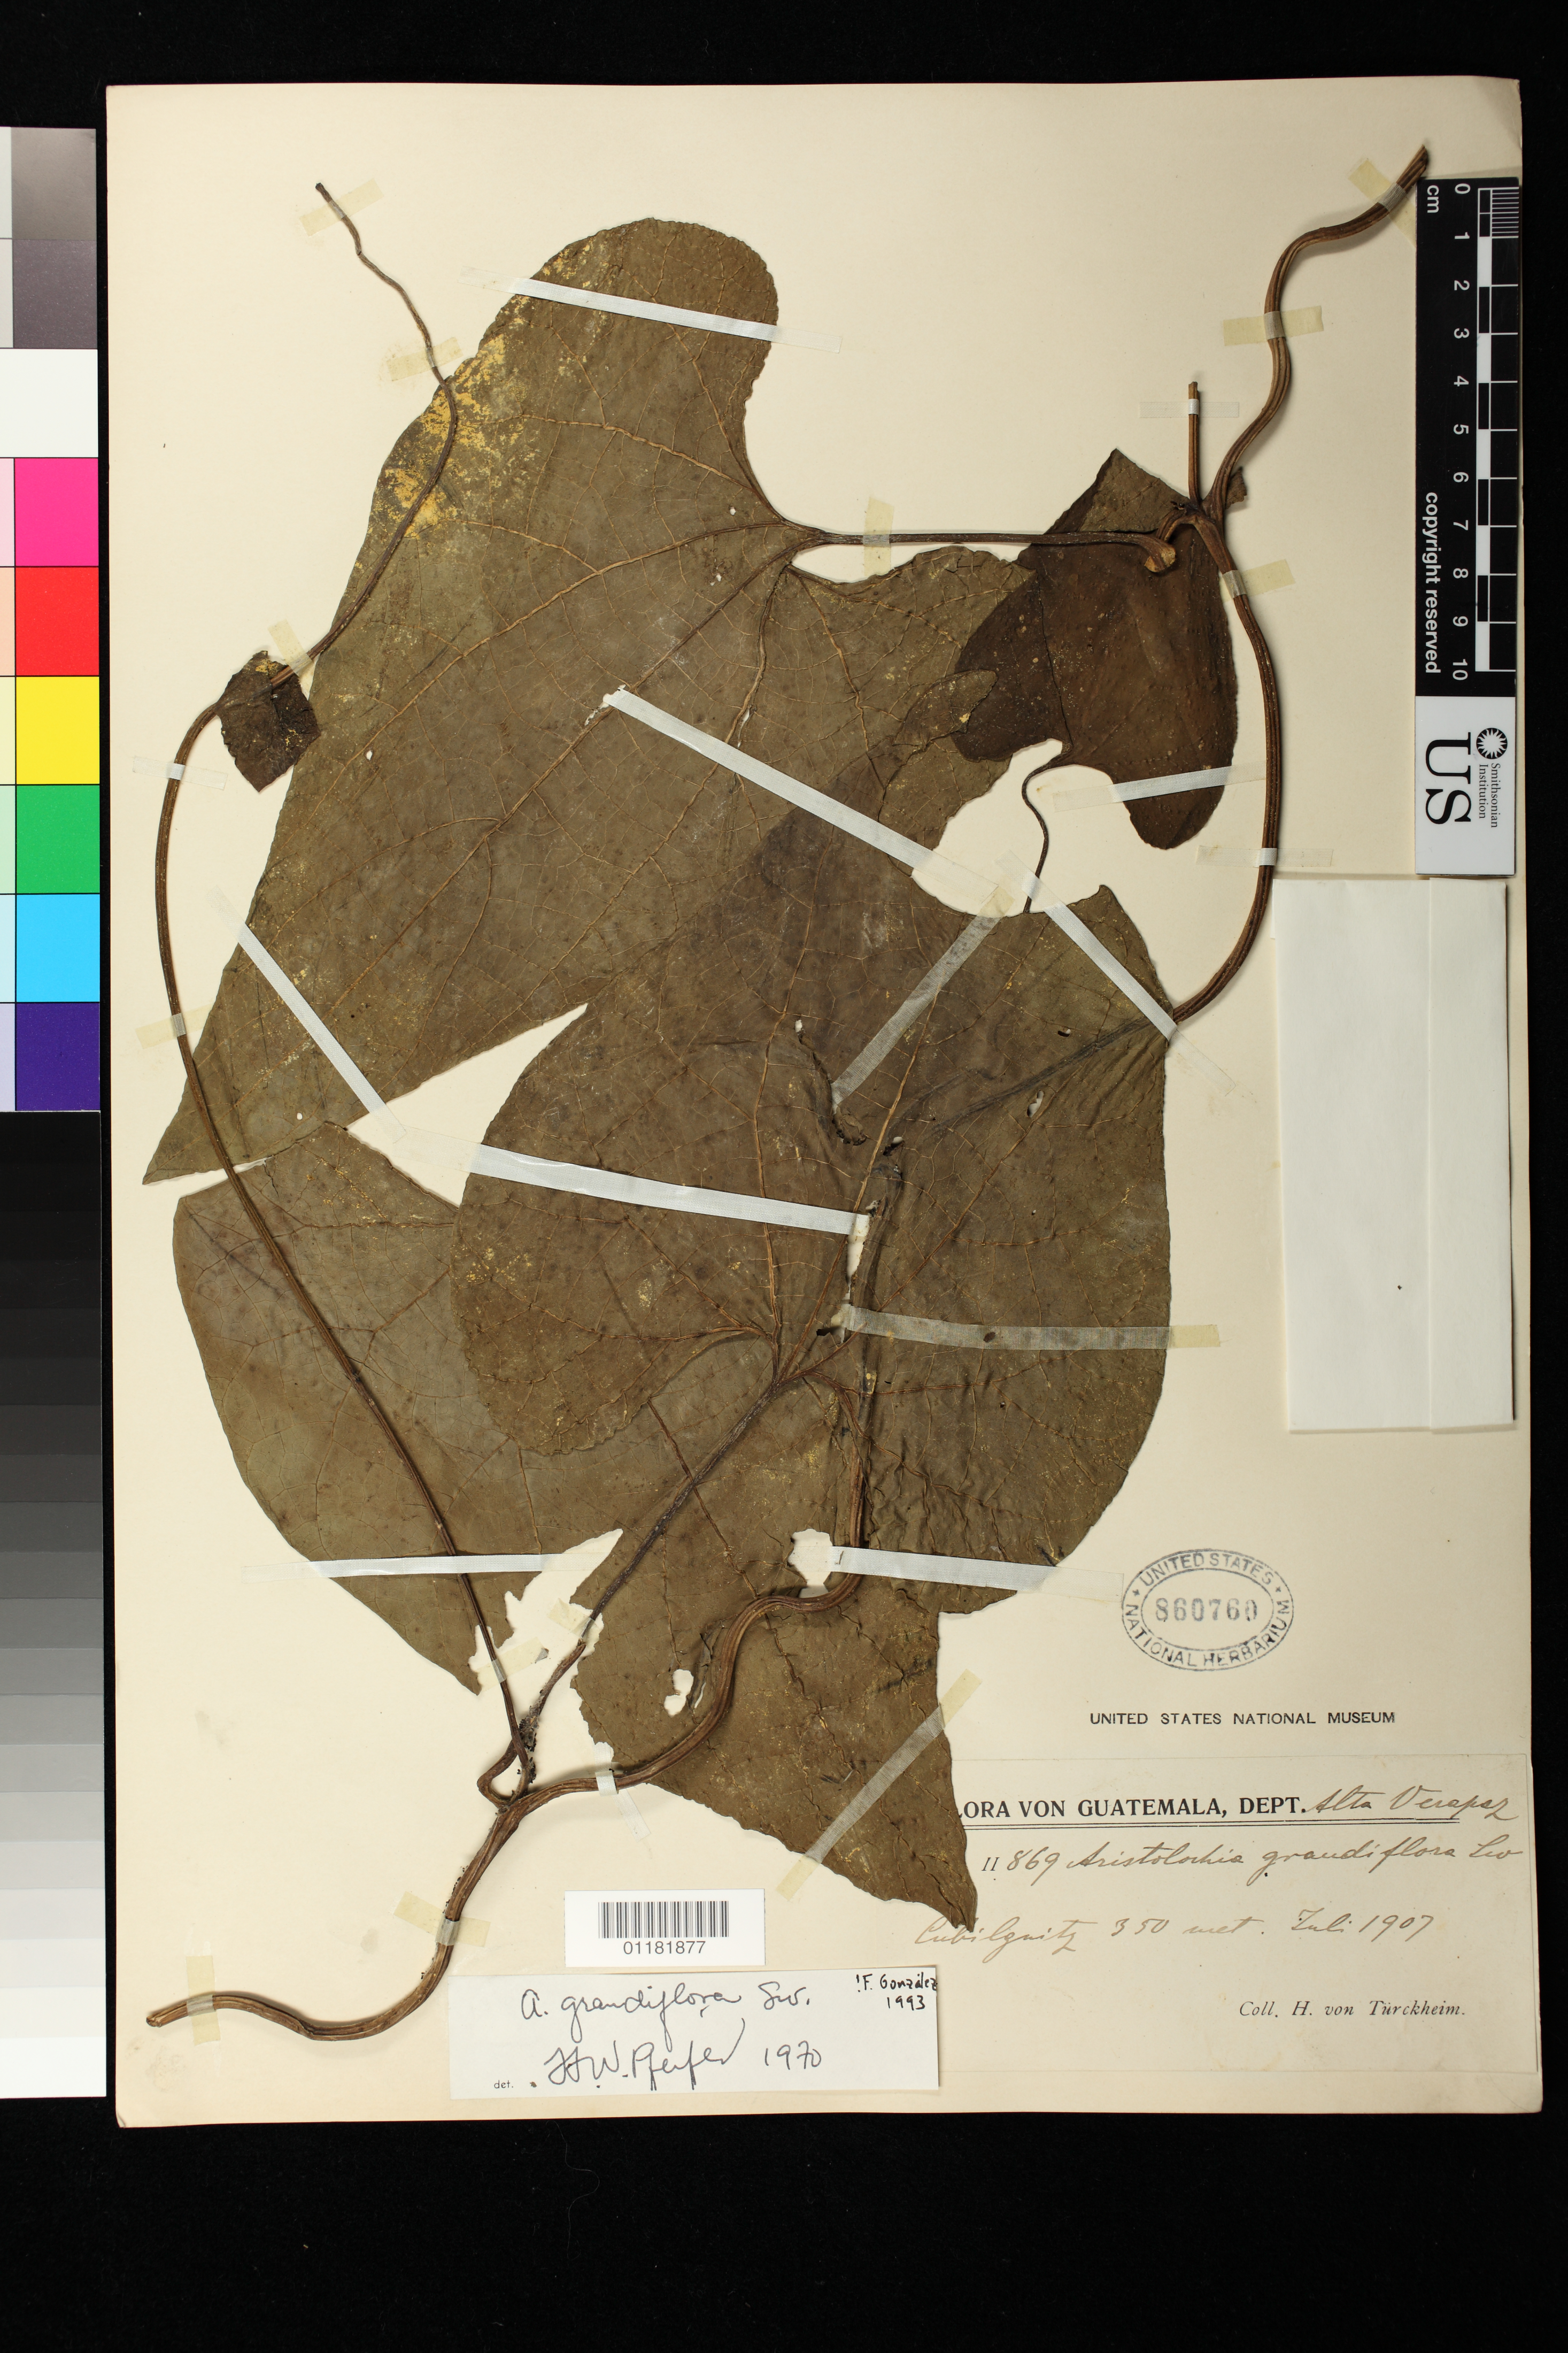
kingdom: Plantae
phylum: Tracheophyta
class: Magnoliopsida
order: Piperales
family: Aristolochiaceae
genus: Aristolochia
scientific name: Aristolochia grandiflora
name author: Sw.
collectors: H. von Türckheim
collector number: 11869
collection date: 1907-02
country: Guatemala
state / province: Alta Verapaz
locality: Cubilguitz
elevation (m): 350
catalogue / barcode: US 860760